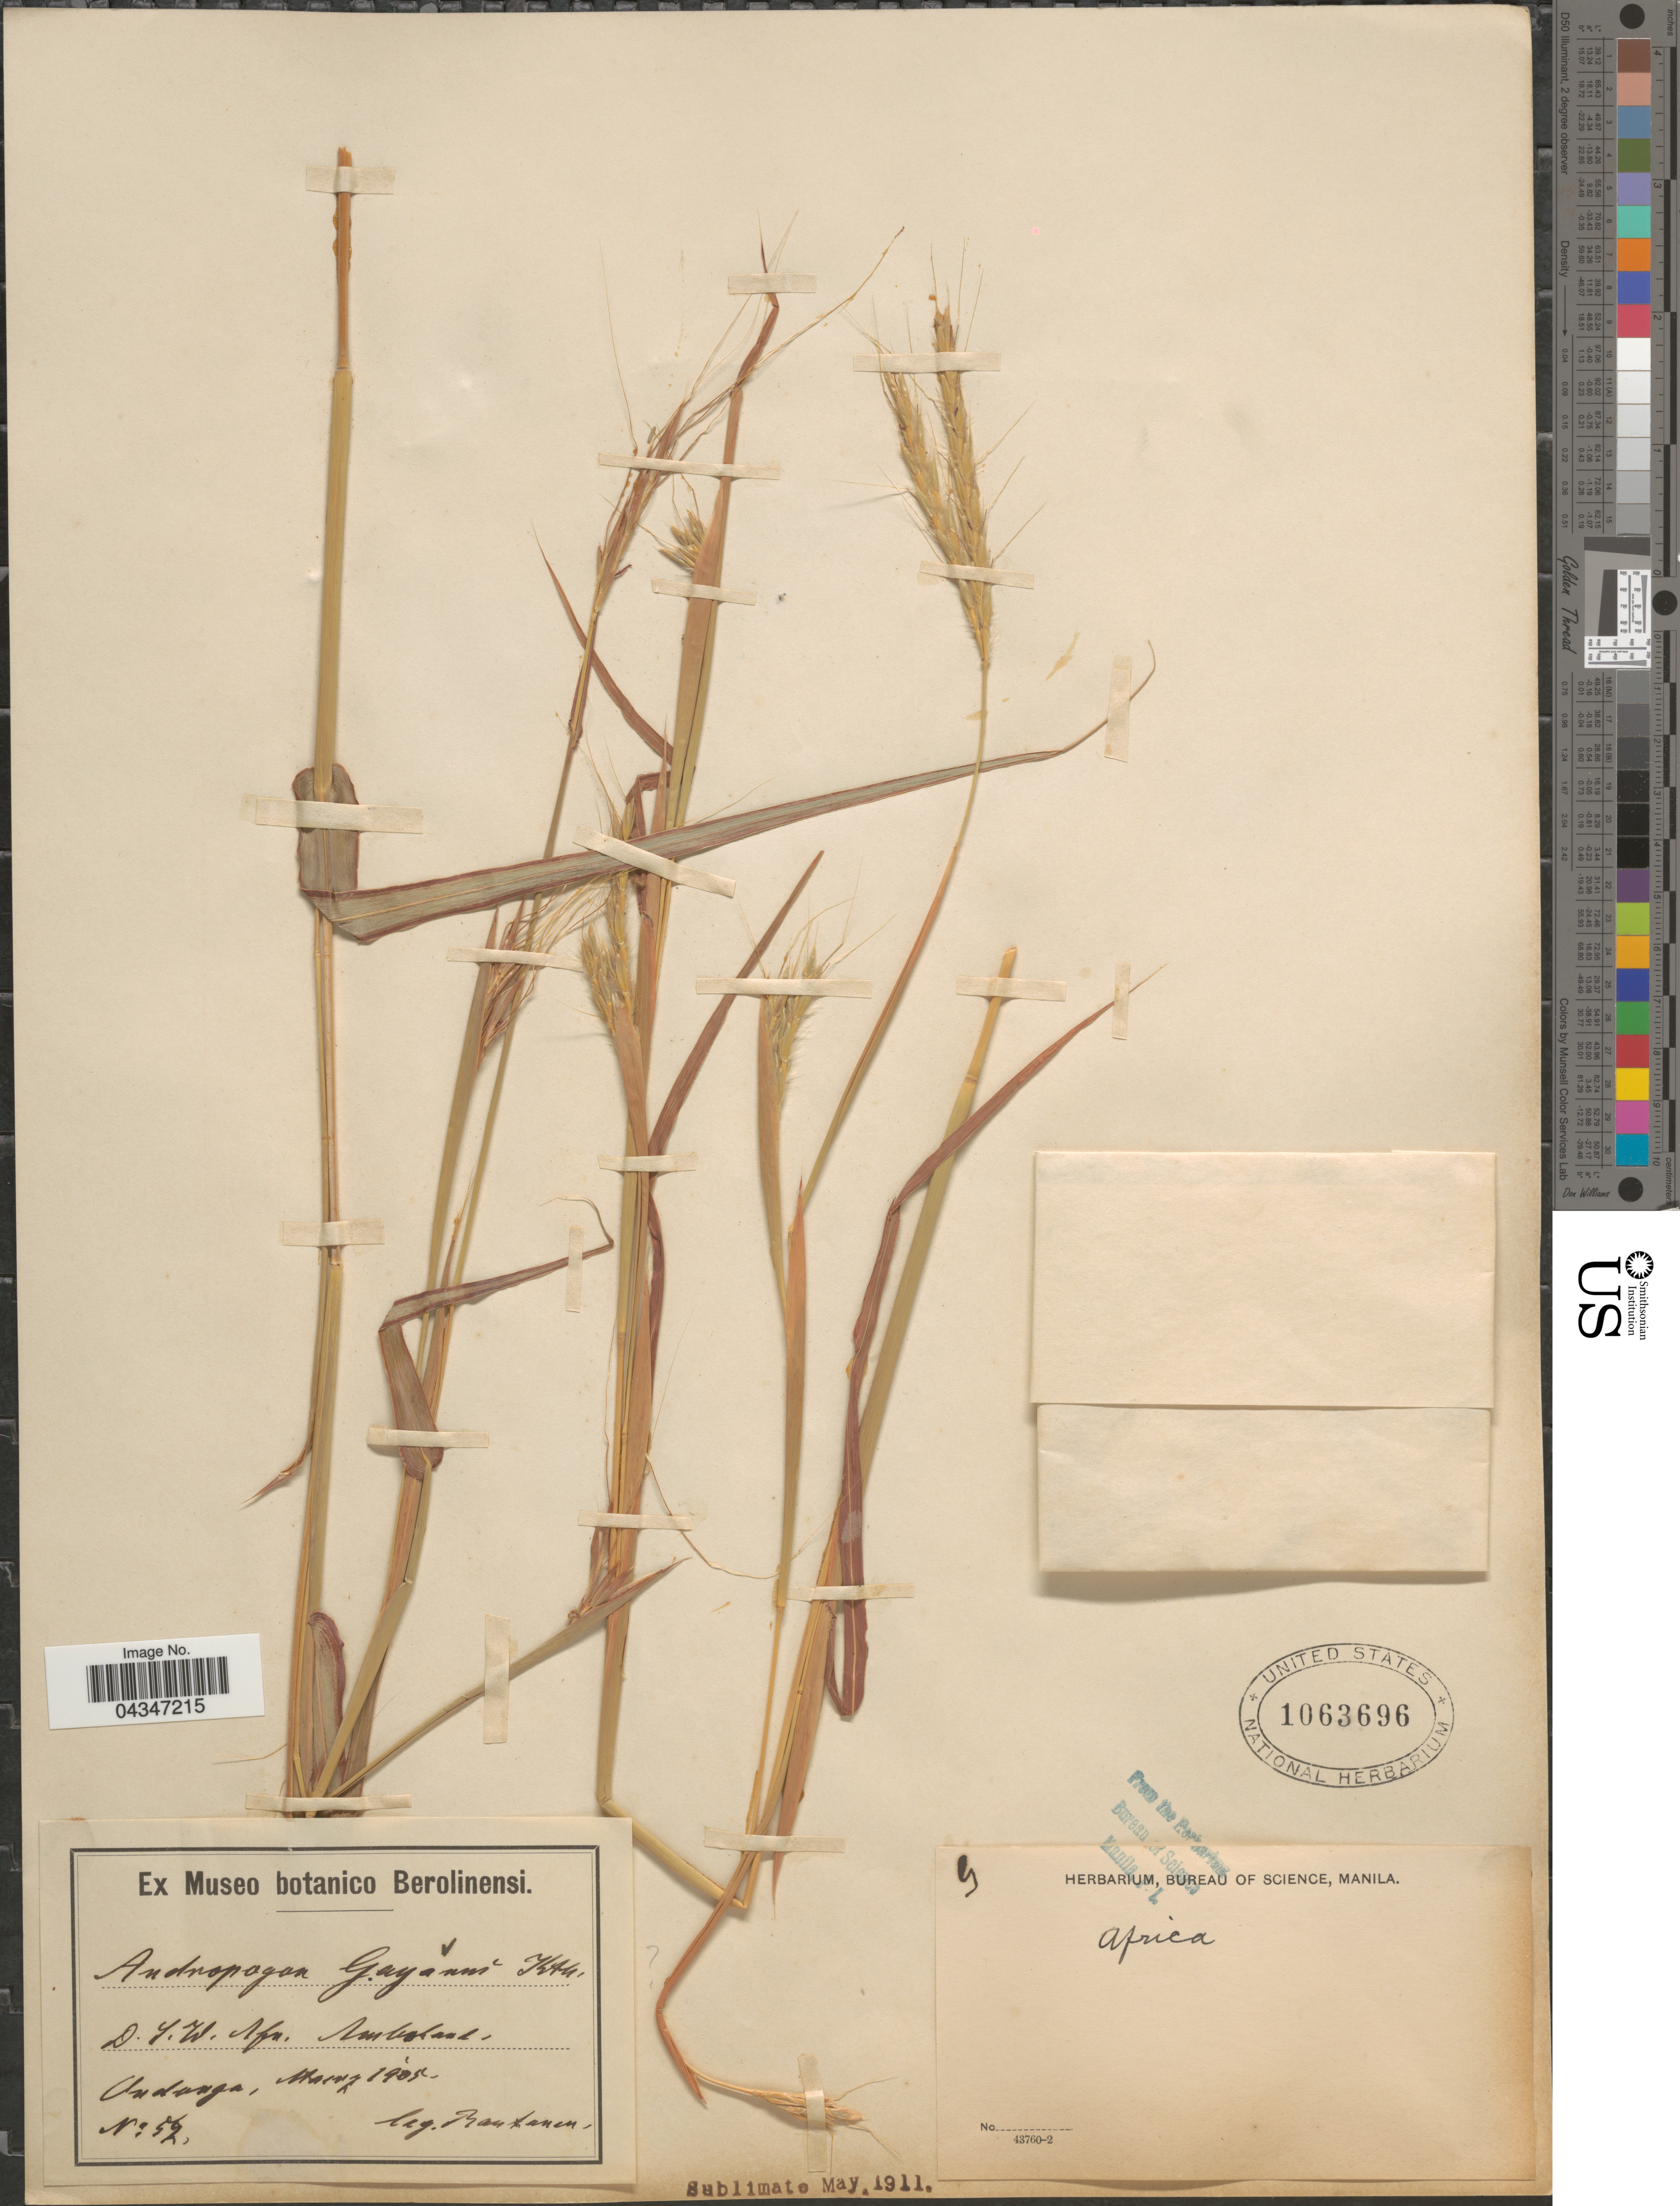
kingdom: Plantae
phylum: Tracheophyta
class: Liliopsida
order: Poales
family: Poaceae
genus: Andropogon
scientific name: Andropogon gayanus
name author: Kunth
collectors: Rautanen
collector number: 52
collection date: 1905-03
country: Namibia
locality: D.S.W. Afr. Amboland, Ondonga.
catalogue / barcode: US 1063696